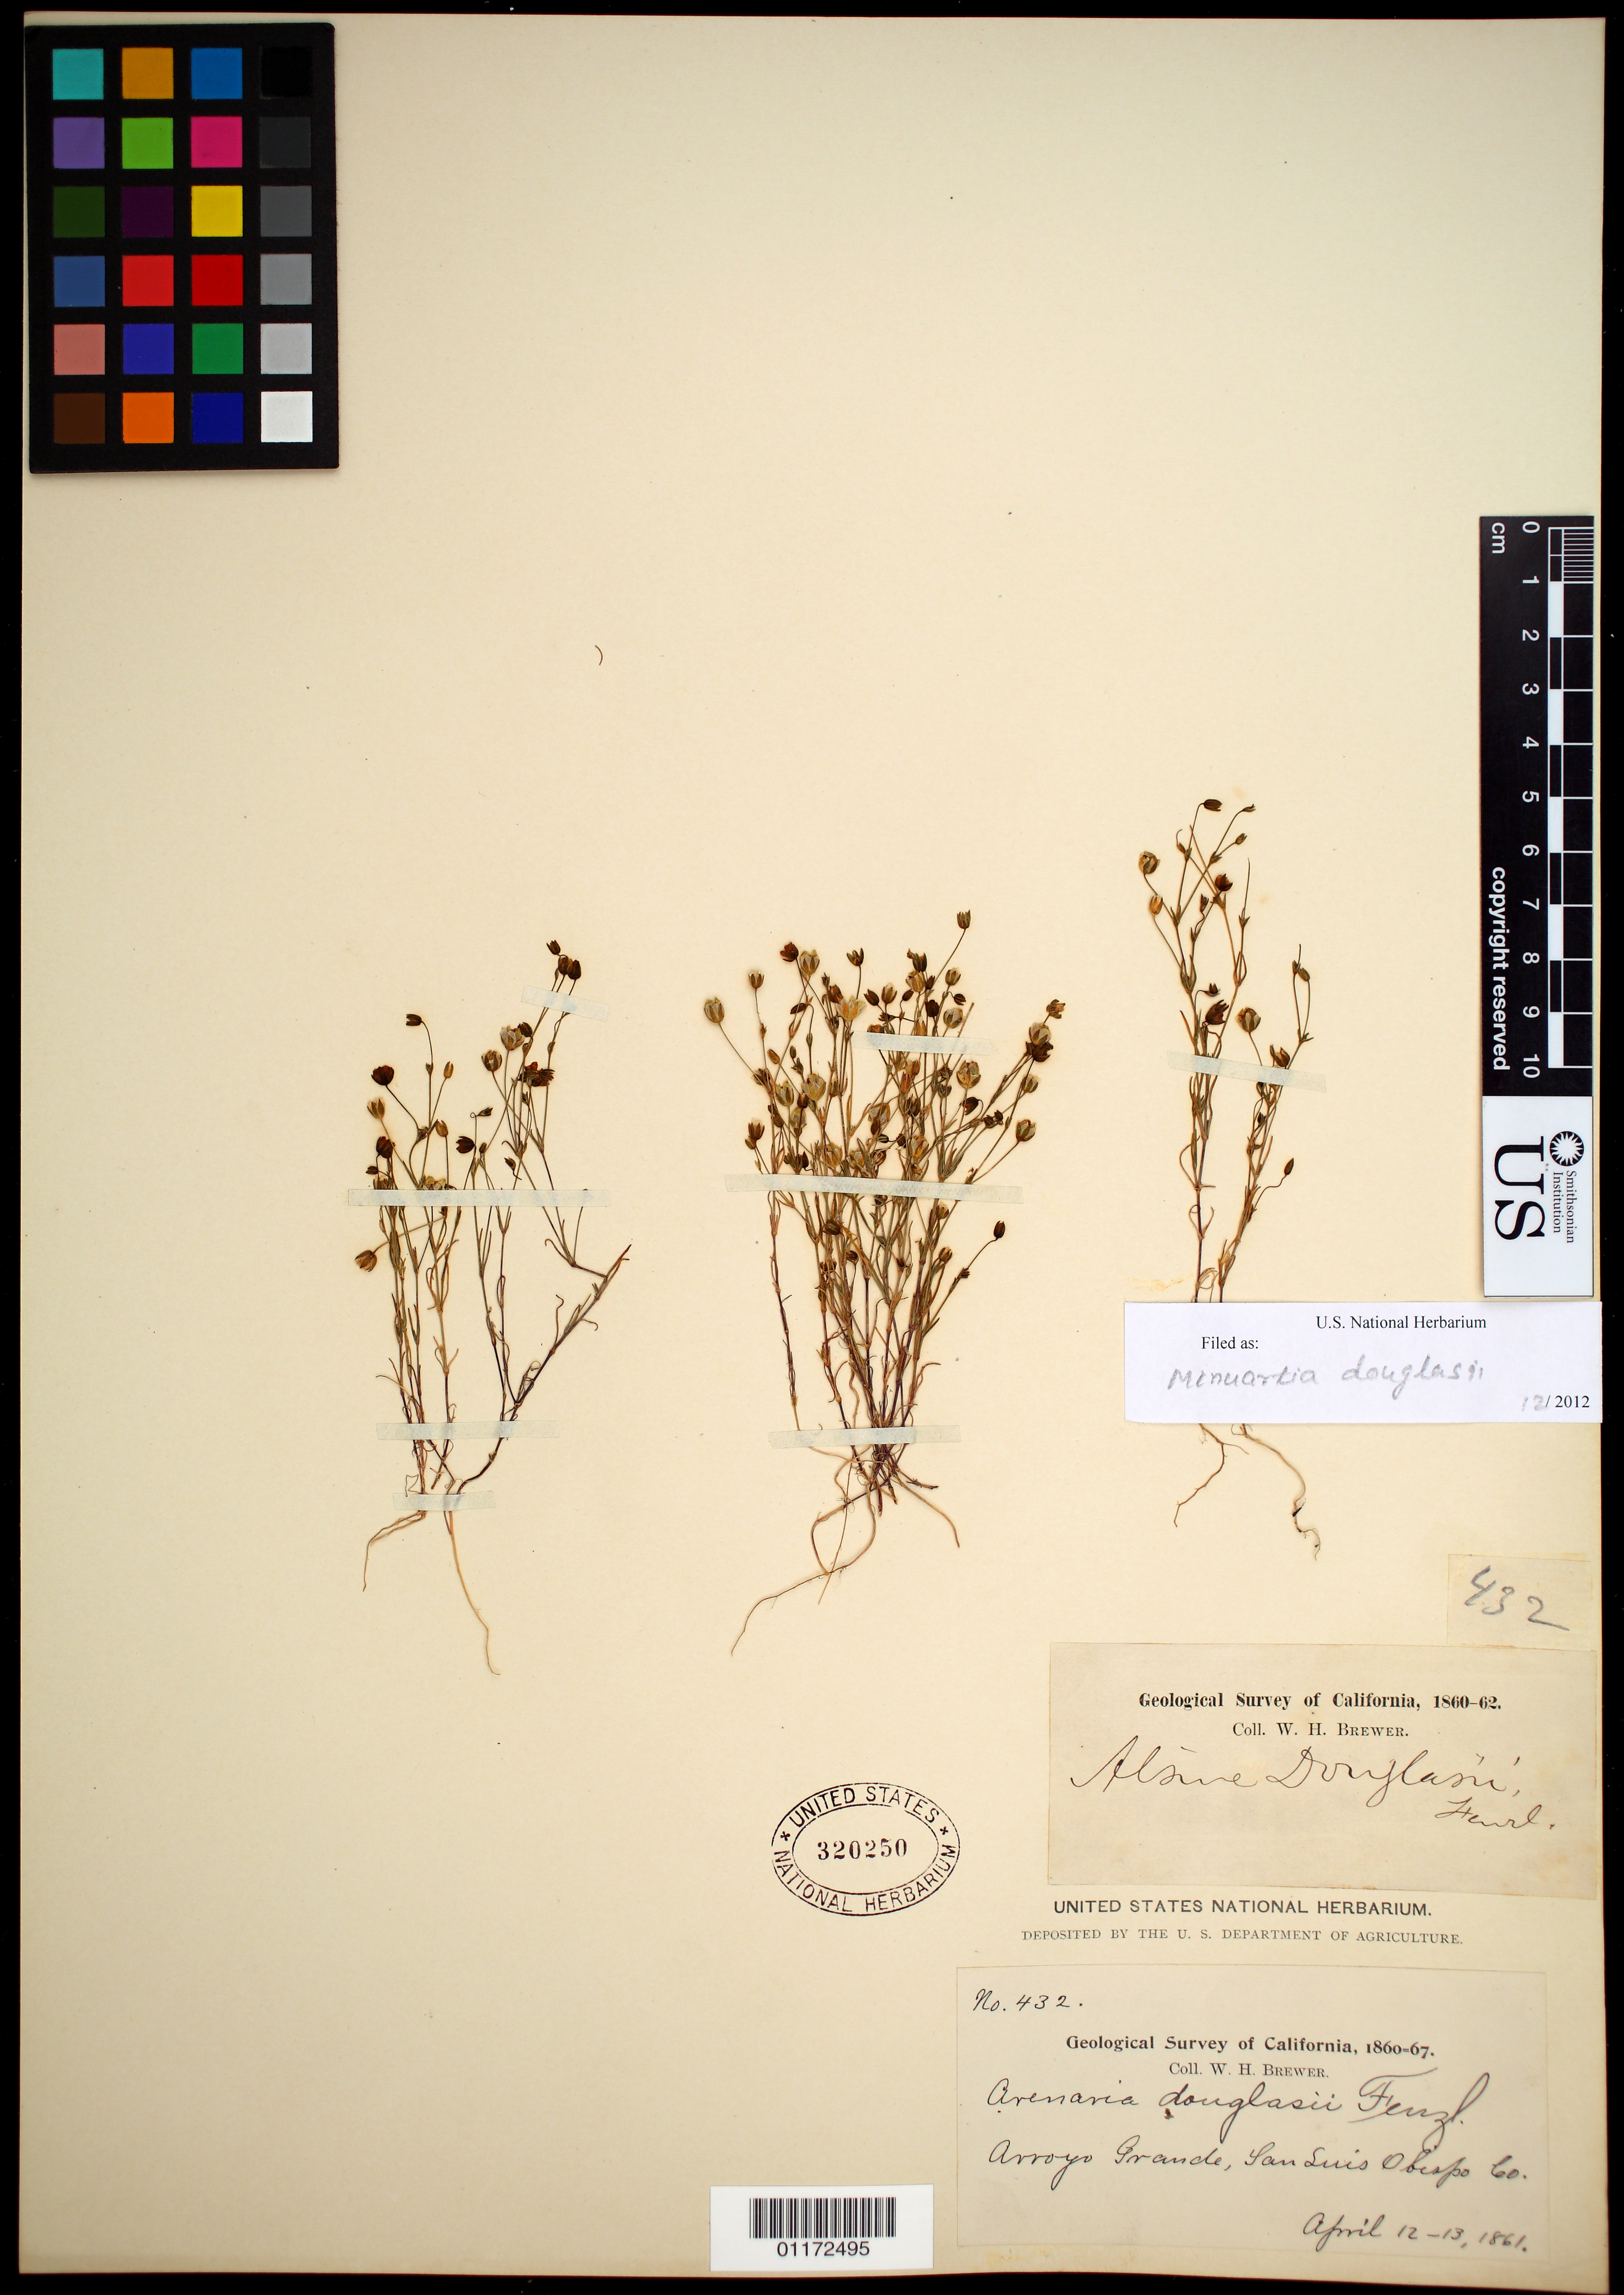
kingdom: Plantae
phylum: Tracheophyta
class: Magnoliopsida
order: Caryophyllales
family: Caryophyllaceae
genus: Minuartia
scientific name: Minuartia douglasii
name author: Mattf.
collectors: W. H. Brewer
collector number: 432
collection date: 1861-04-12,1861-04-13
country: United States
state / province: California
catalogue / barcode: US 320250